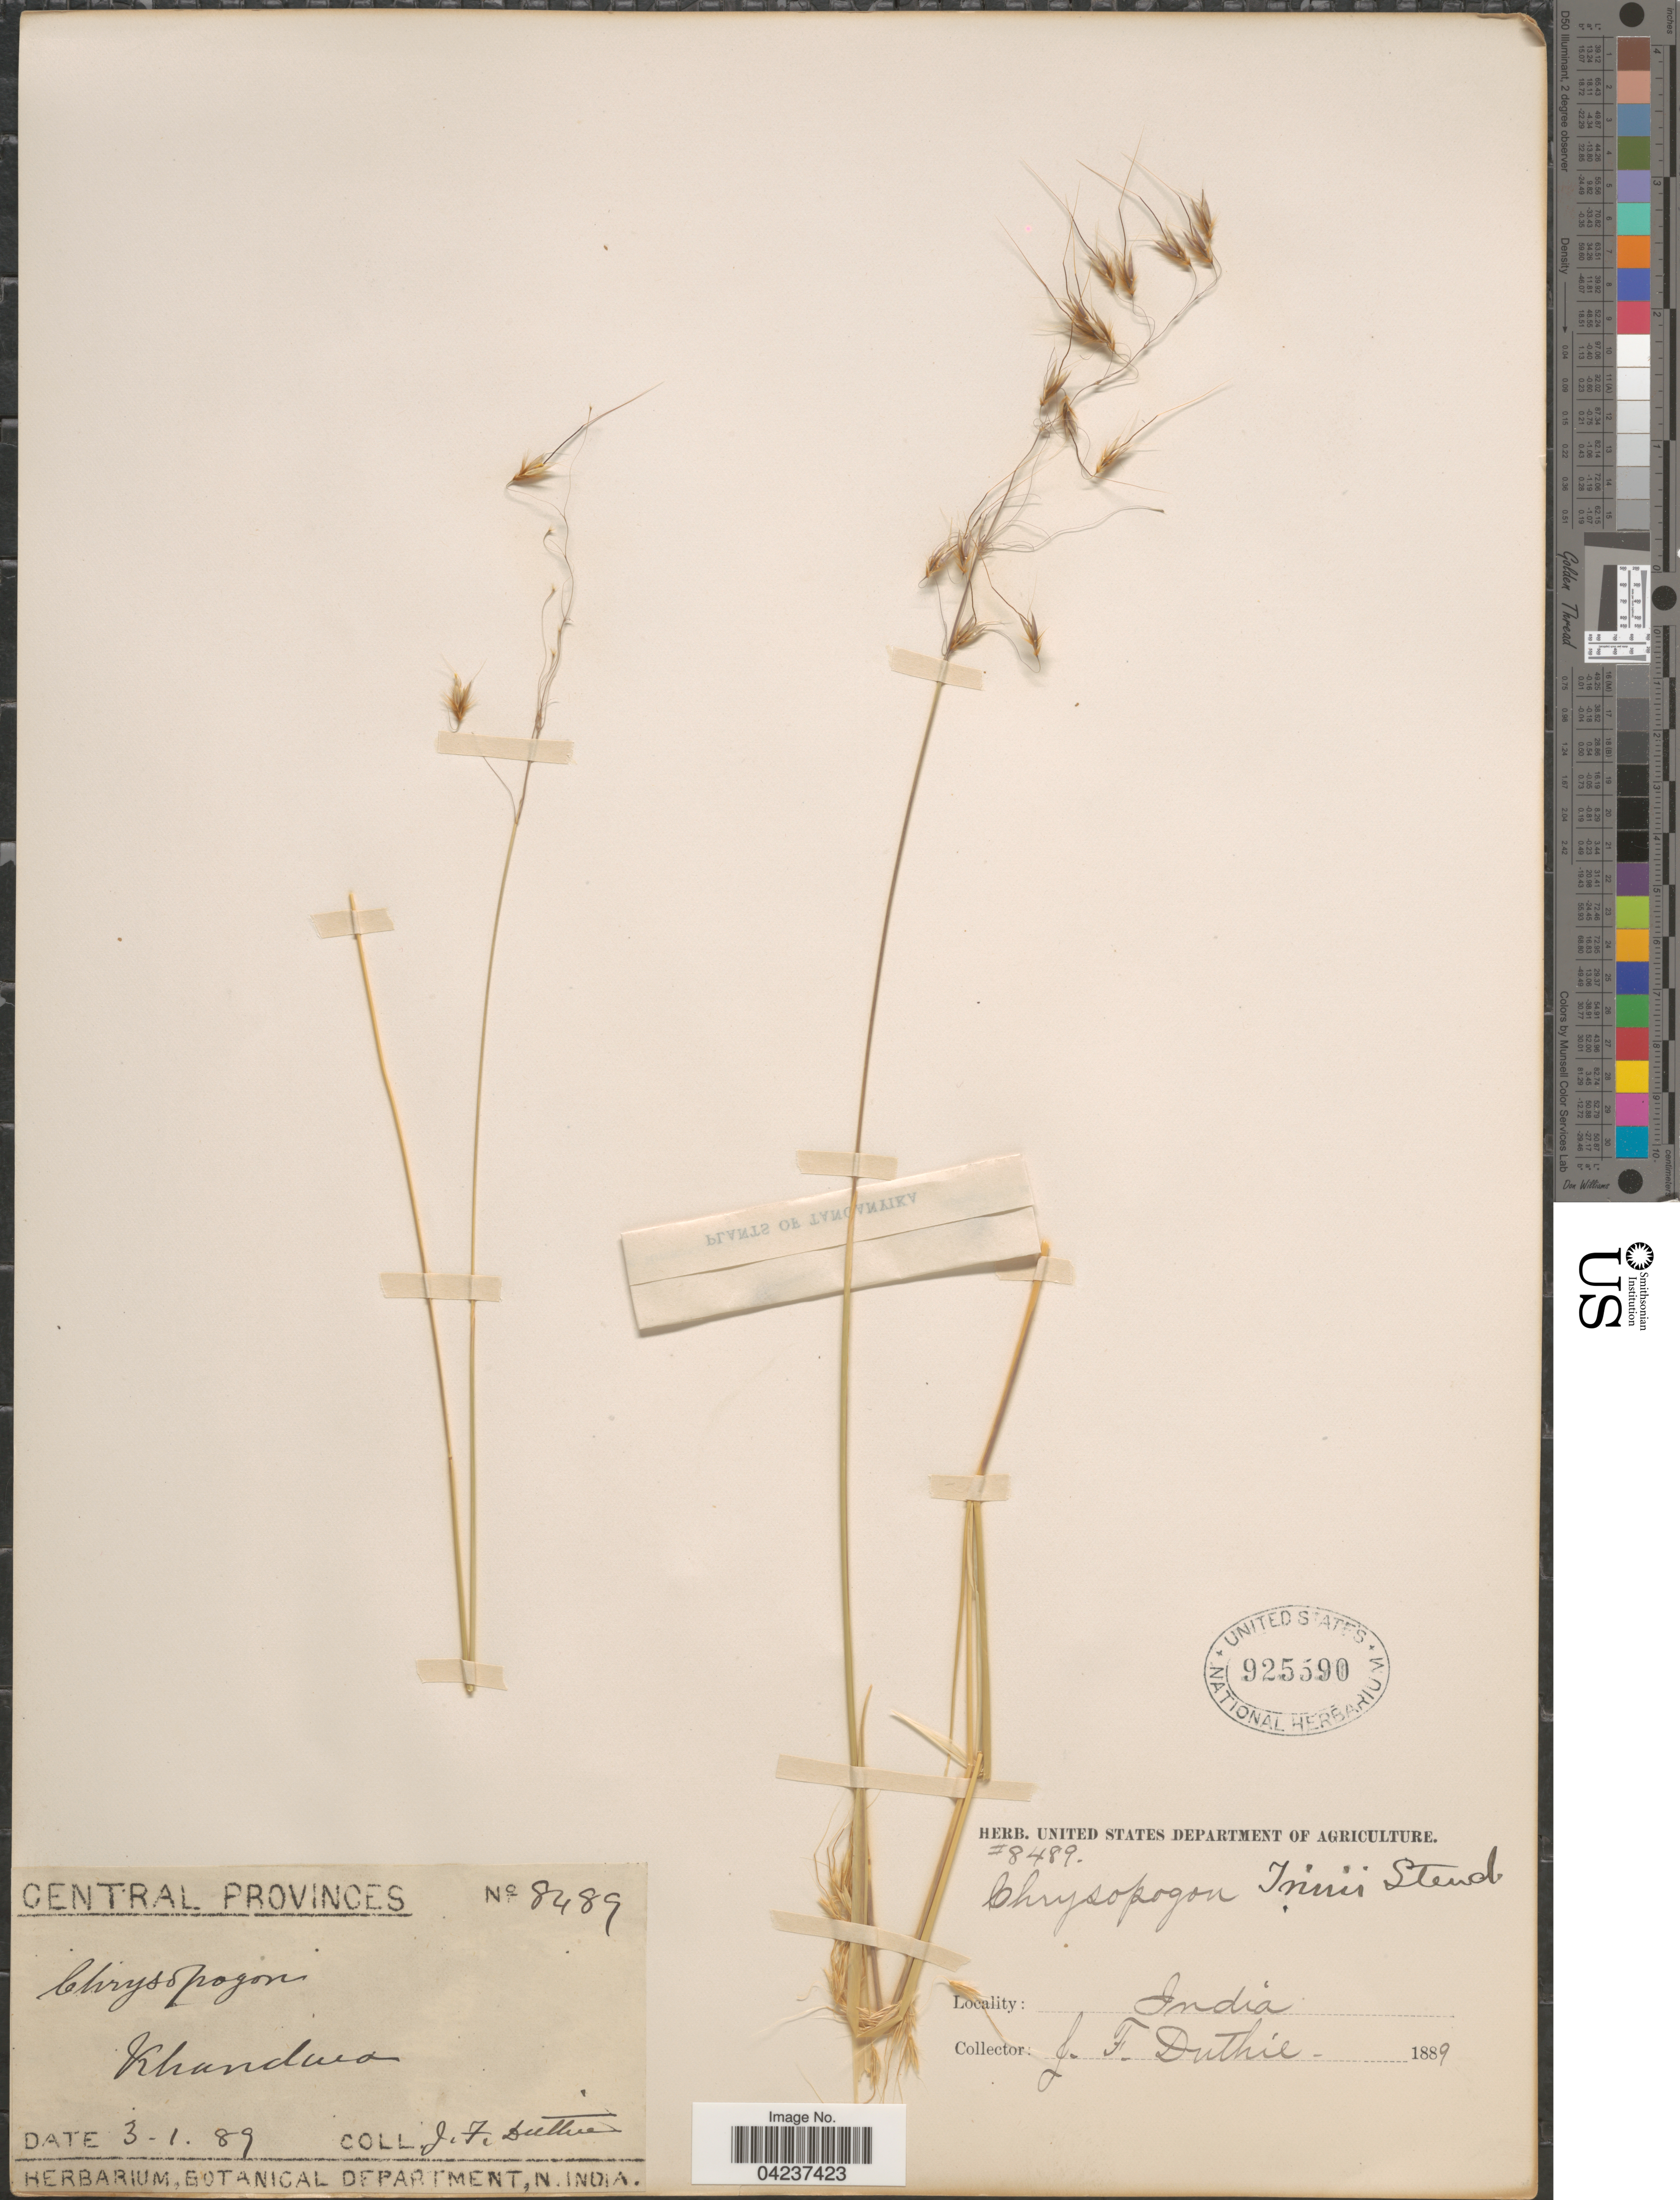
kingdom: Plantae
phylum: Tracheophyta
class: Liliopsida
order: Poales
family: Poaceae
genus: Chrysopogon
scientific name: Chrysopogon serrulatus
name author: Trin.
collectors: J. F. Duthie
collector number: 8489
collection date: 1889-01-03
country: India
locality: Central Provinces. Khandwa.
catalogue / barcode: US 925590